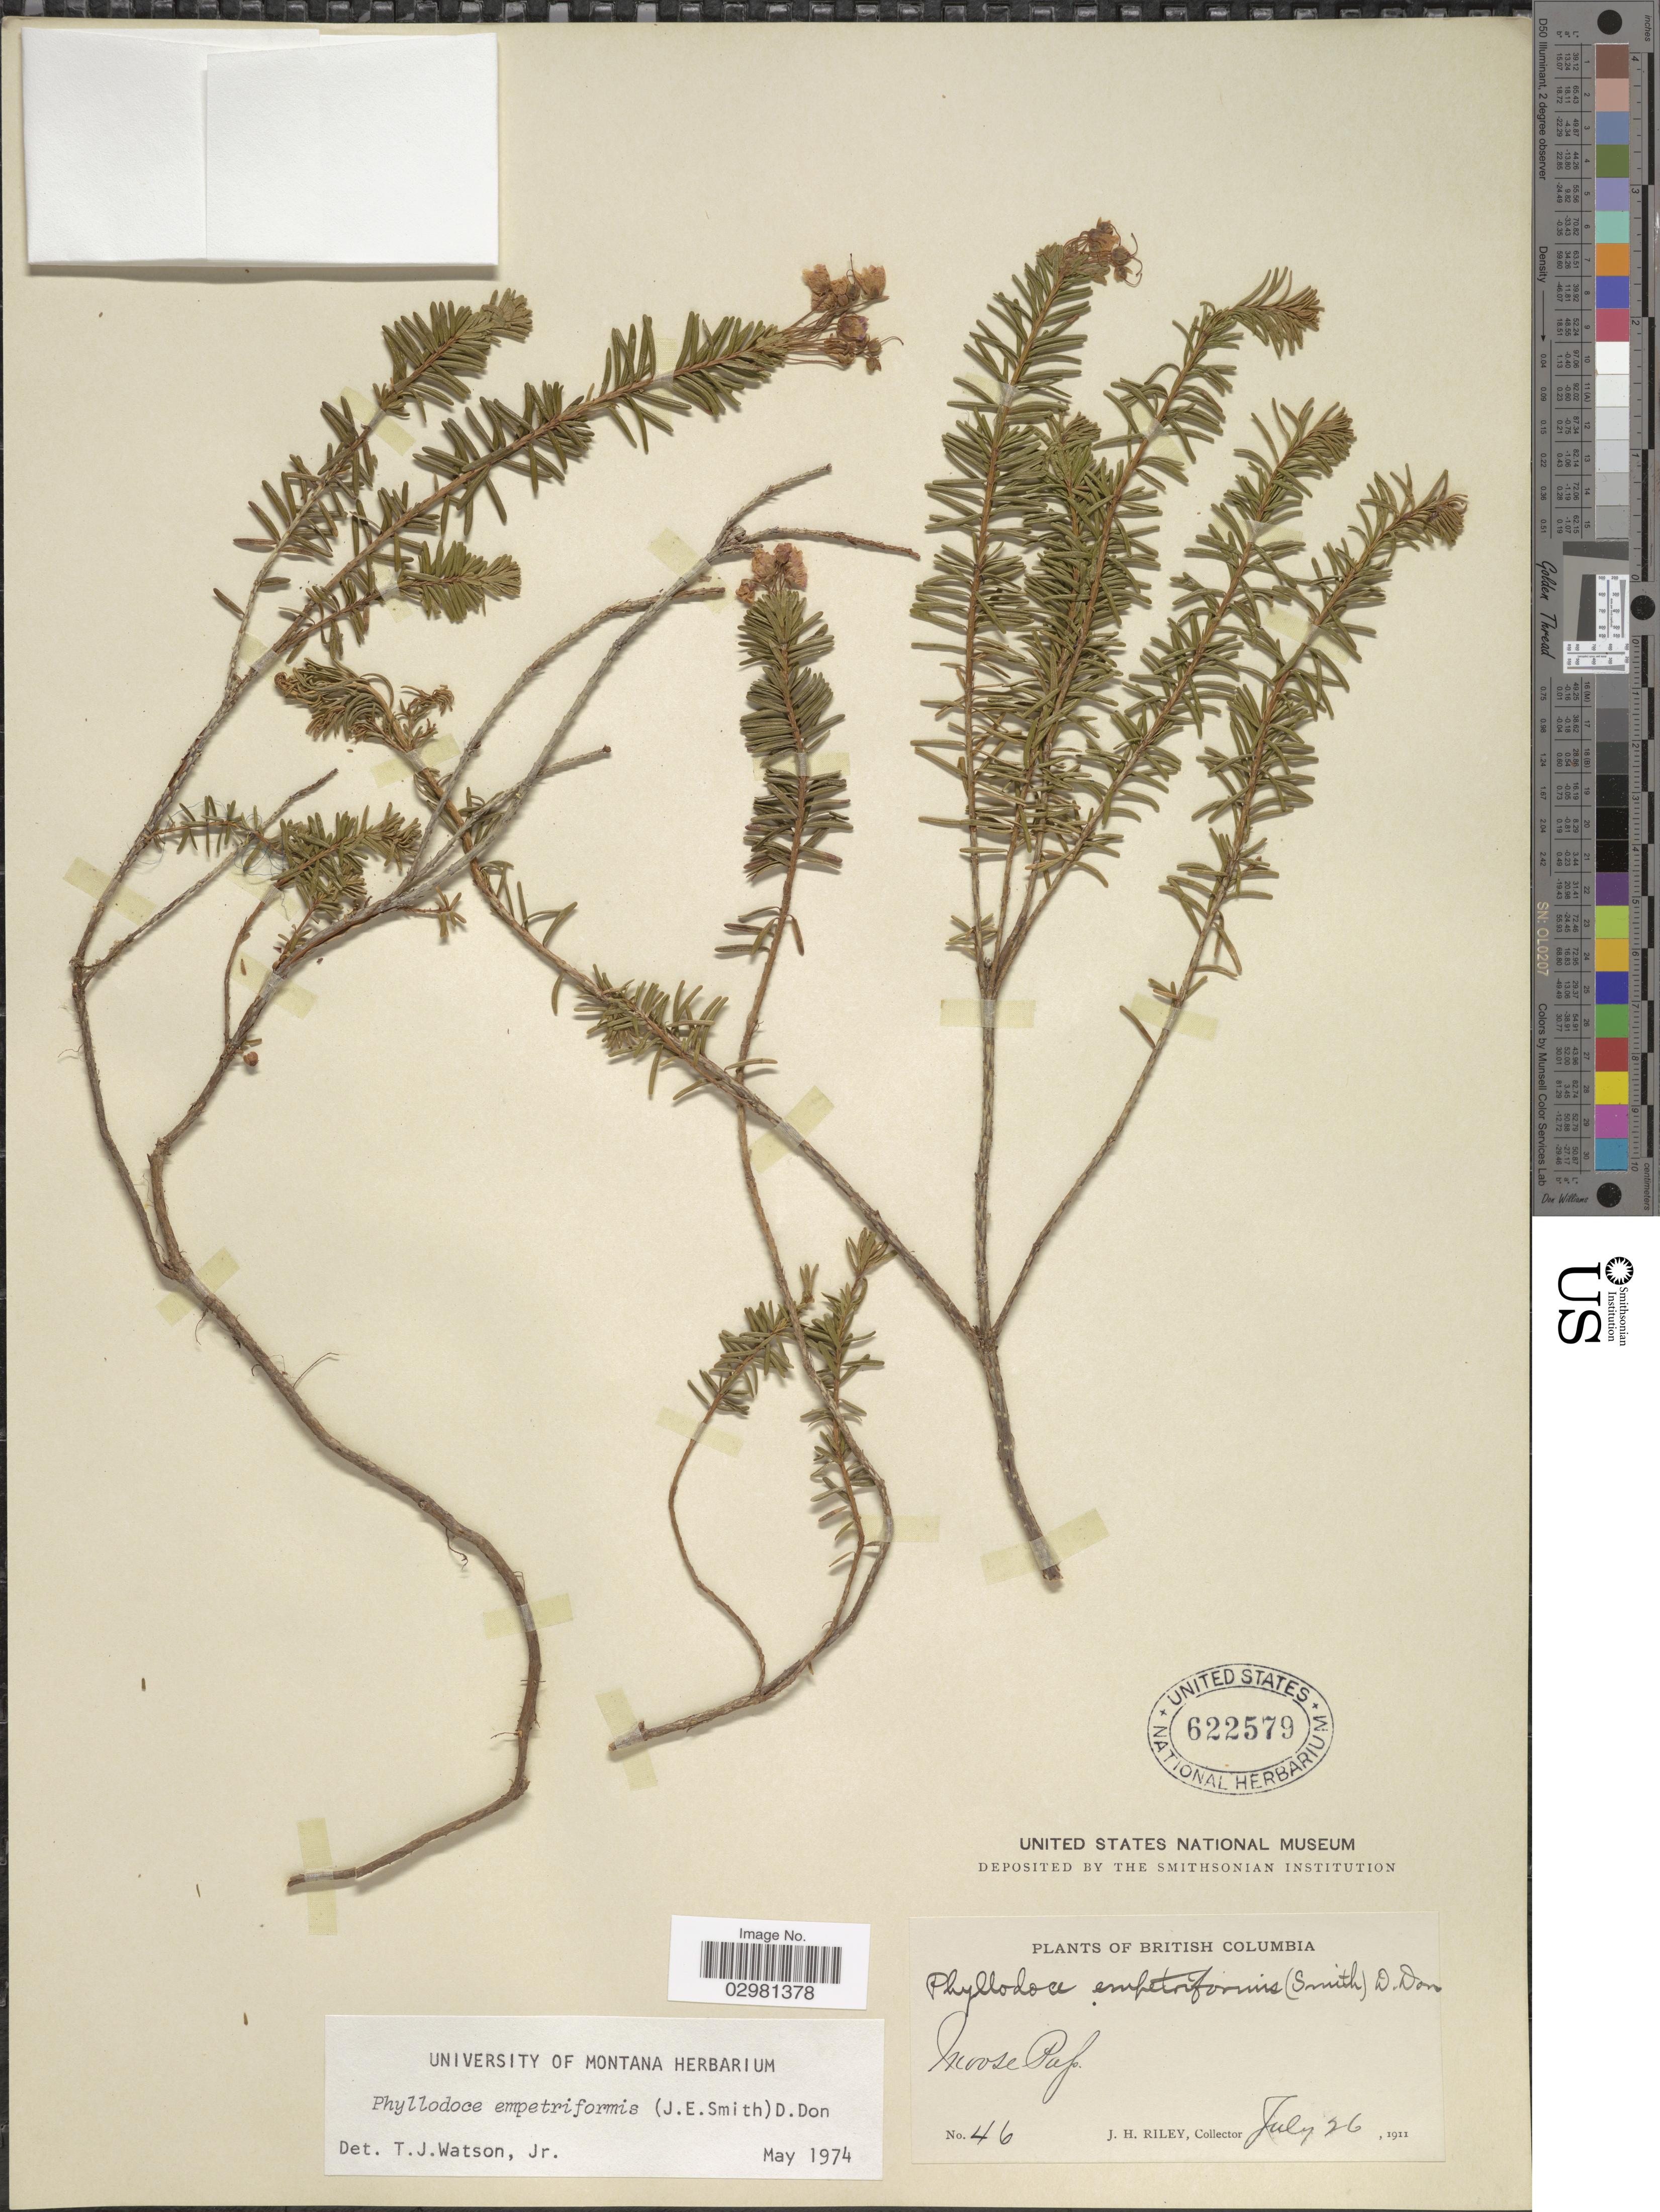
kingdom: Plantae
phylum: Tracheophyta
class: Magnoliopsida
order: Ericales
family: Ericaceae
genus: Phyllodoce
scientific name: Phyllodoce empetiformis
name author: (Small) D. Don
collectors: J. H. Riley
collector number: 46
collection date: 1911-07-26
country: Canada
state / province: British Columbia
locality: Moose Pass.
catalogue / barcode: US 622579